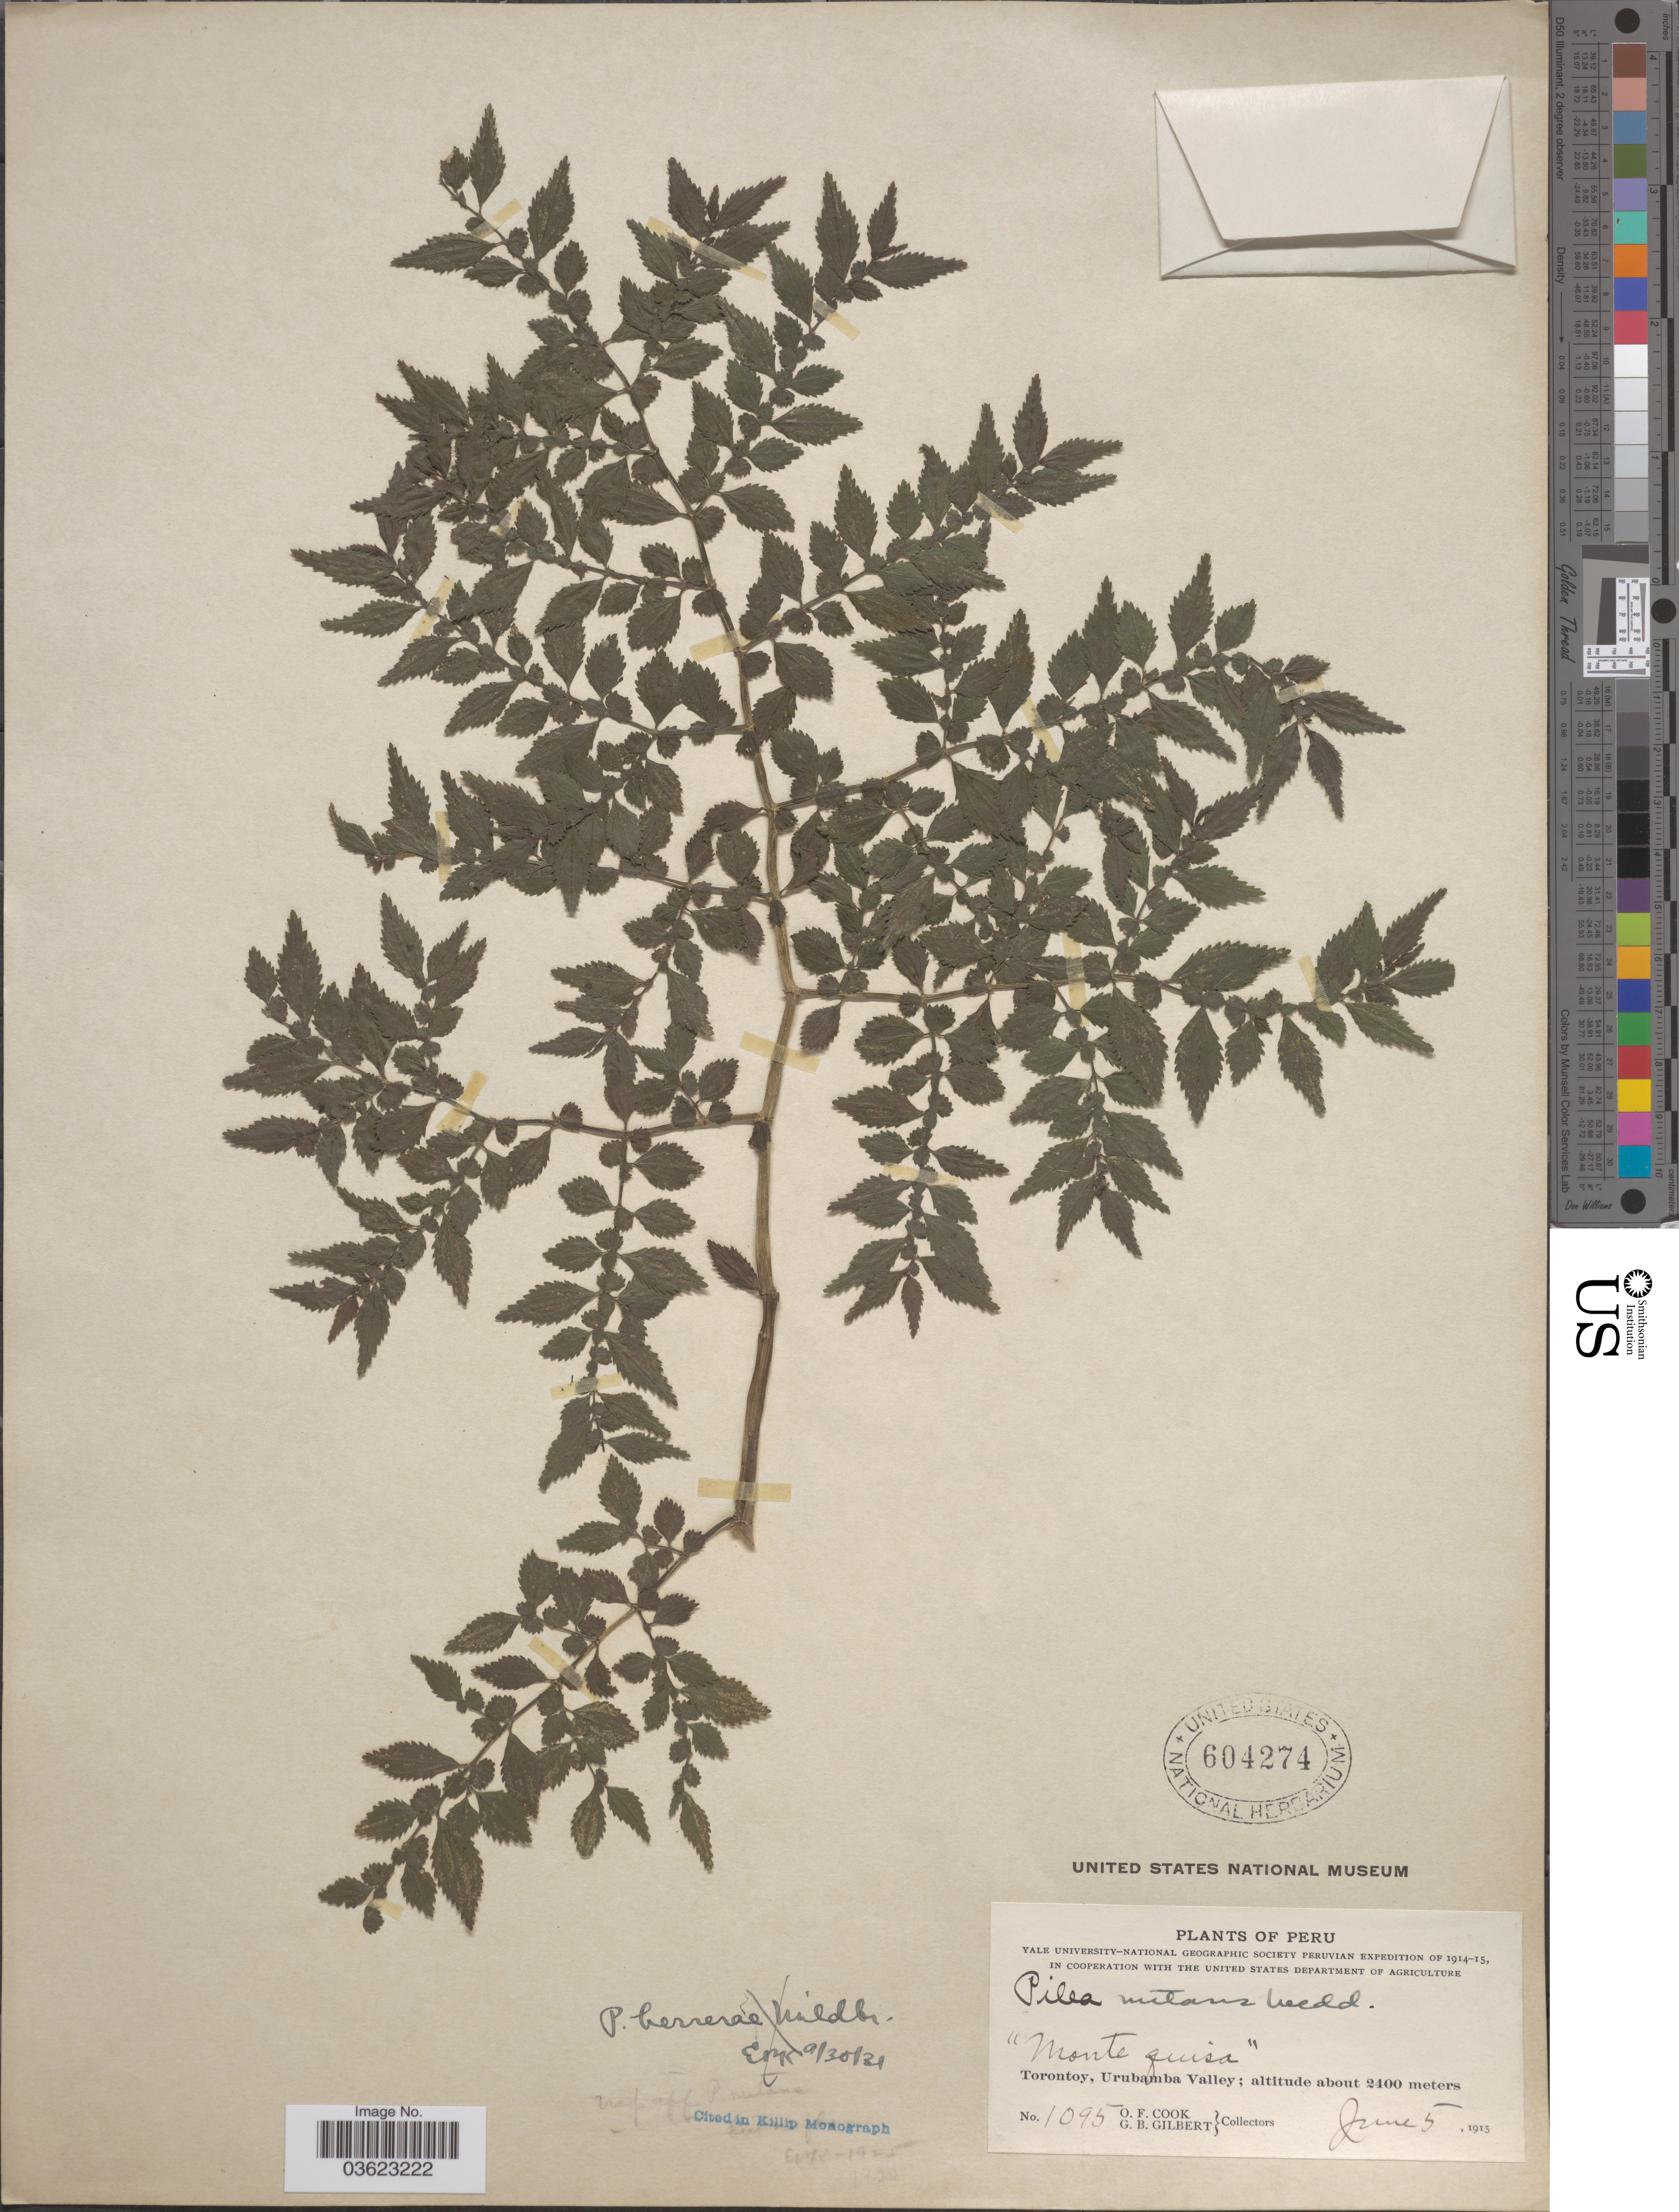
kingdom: Plantae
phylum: Tracheophyta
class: Magnoliopsida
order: Rosales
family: Urticaceae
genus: Pilea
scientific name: Pilea nutans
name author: Wedd.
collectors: O. F. Cook & G. B. Gilbert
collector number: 1095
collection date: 1915-06-05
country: Peru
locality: Torontoy, Urubamba Valley.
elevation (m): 2400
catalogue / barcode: US 604274